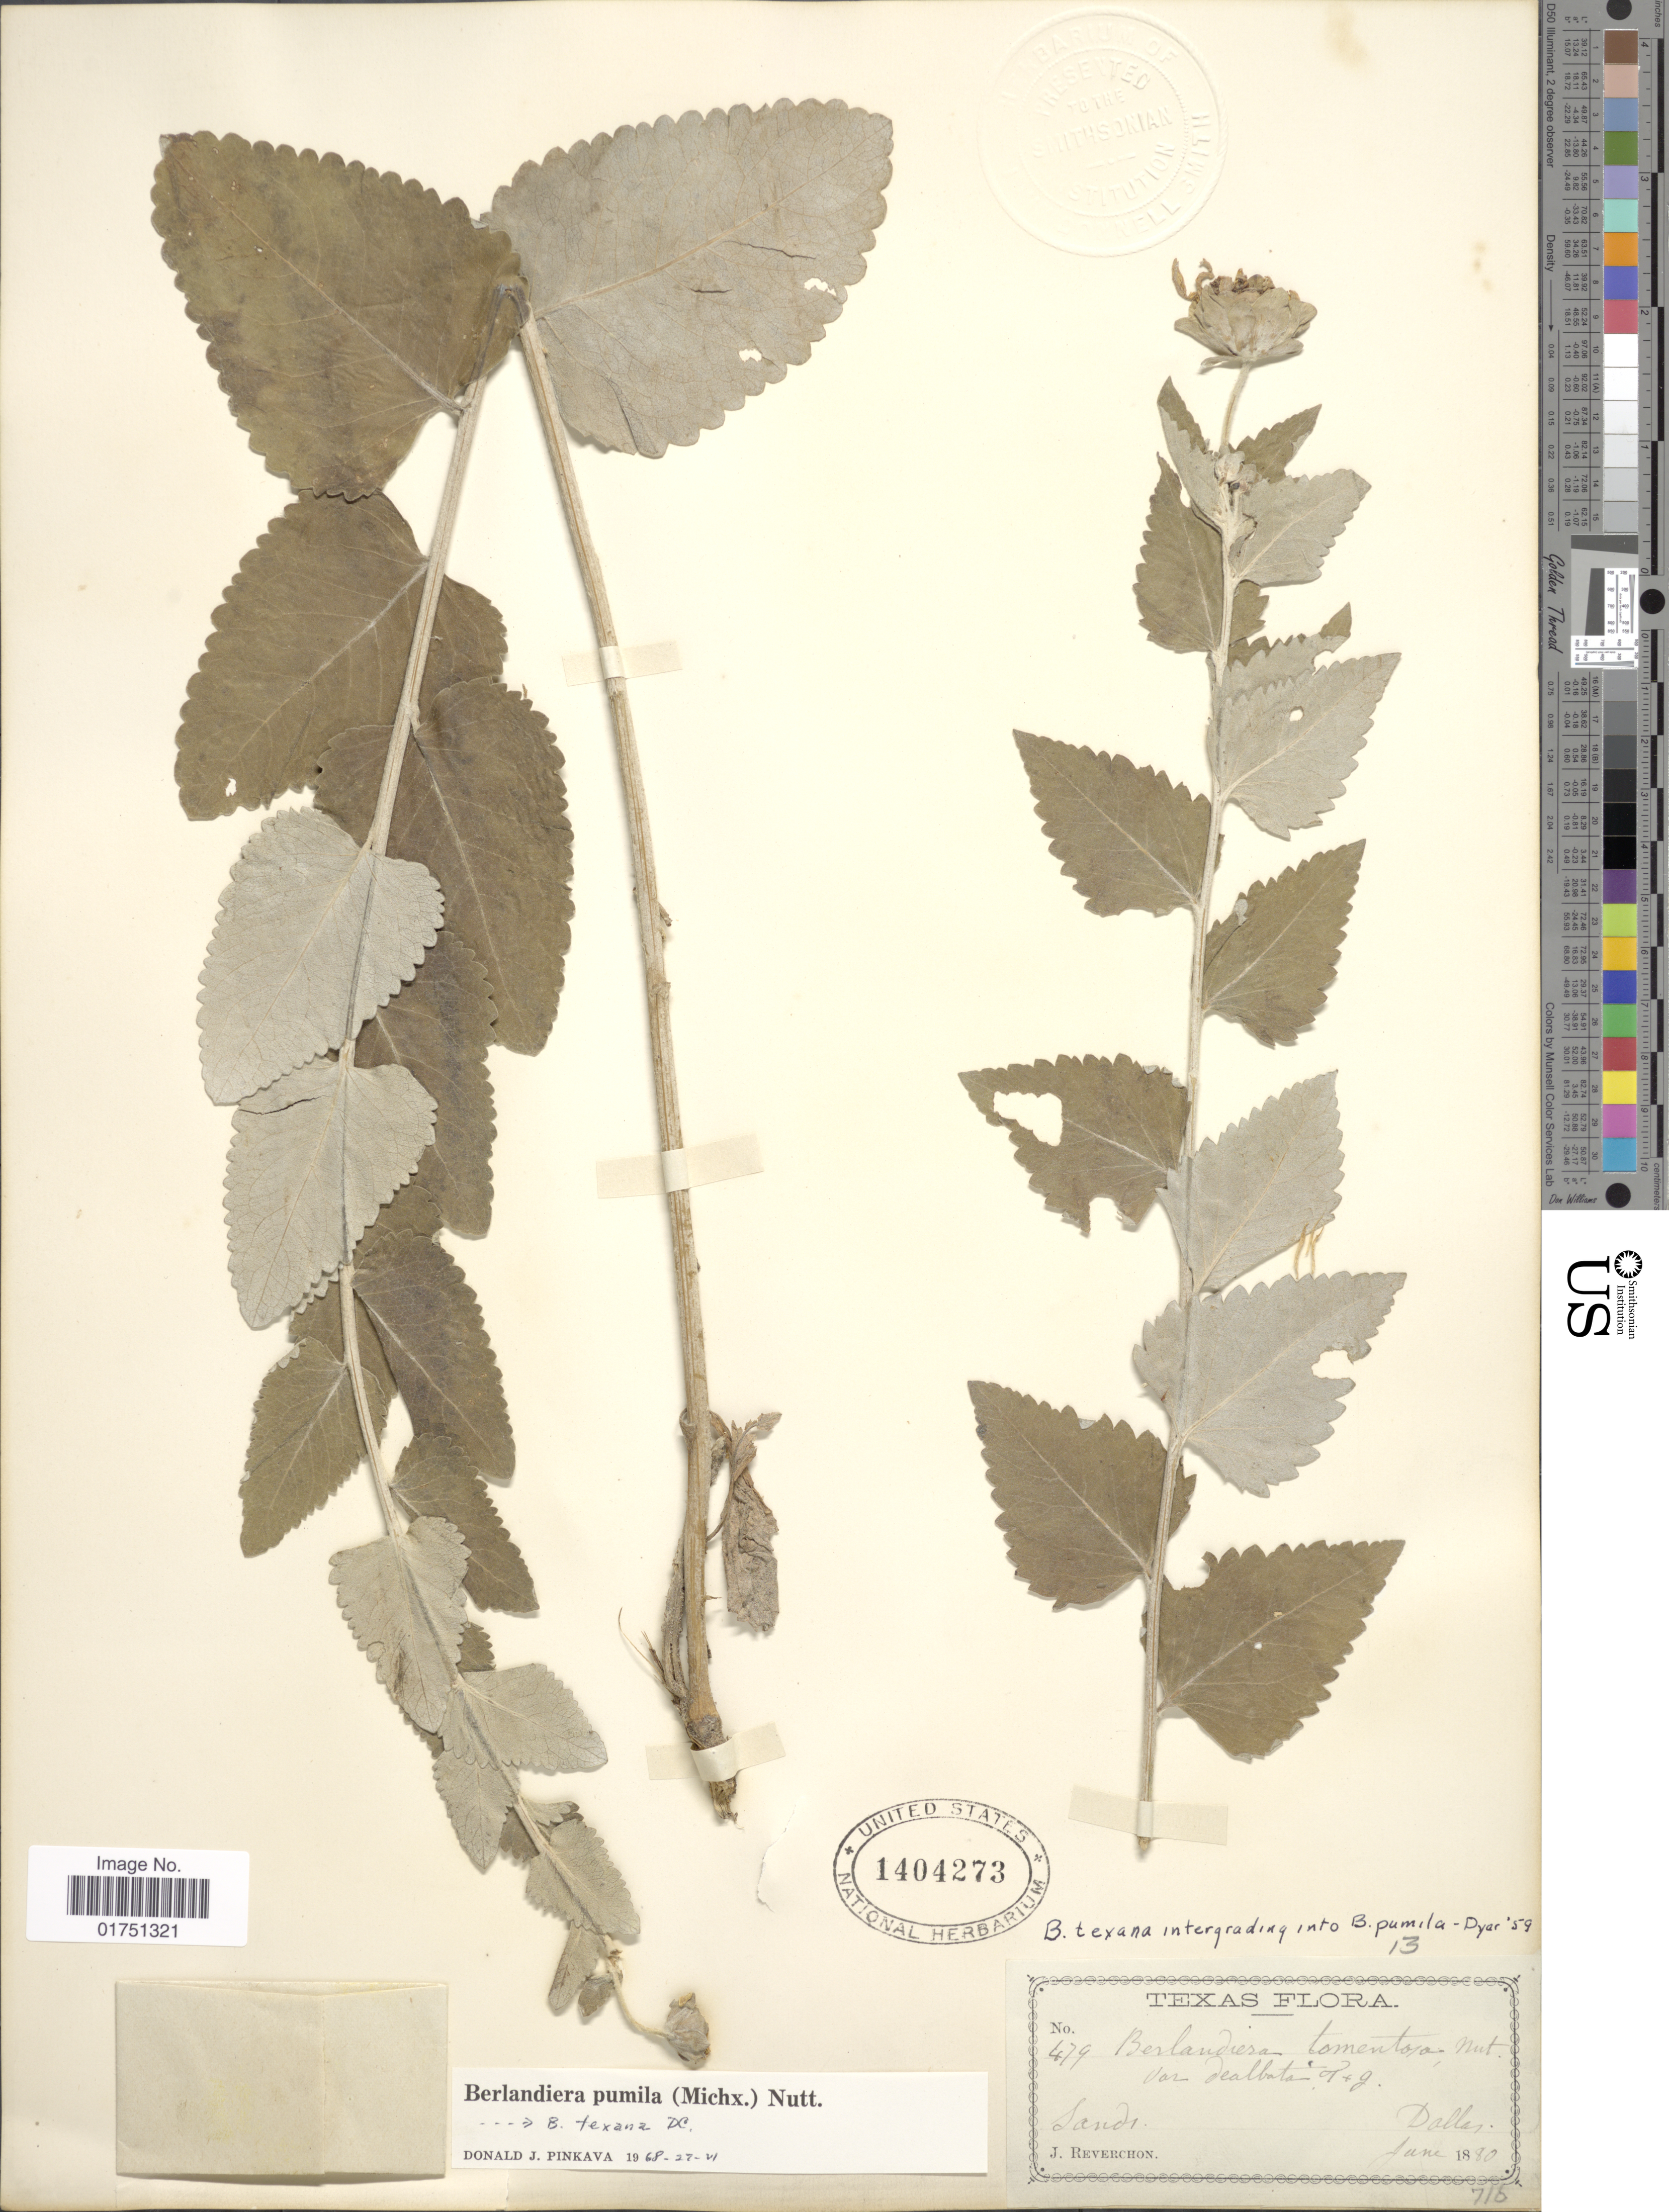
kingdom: Plantae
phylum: Tracheophyta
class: Magnoliopsida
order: Asterales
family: Asteraceae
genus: Berlandiera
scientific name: Berlandiera pumila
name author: (Michx.) Nutt.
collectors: J. Reverchon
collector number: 479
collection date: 1880-06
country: United States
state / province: Texas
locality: Sands. Dallas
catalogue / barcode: US 1404273